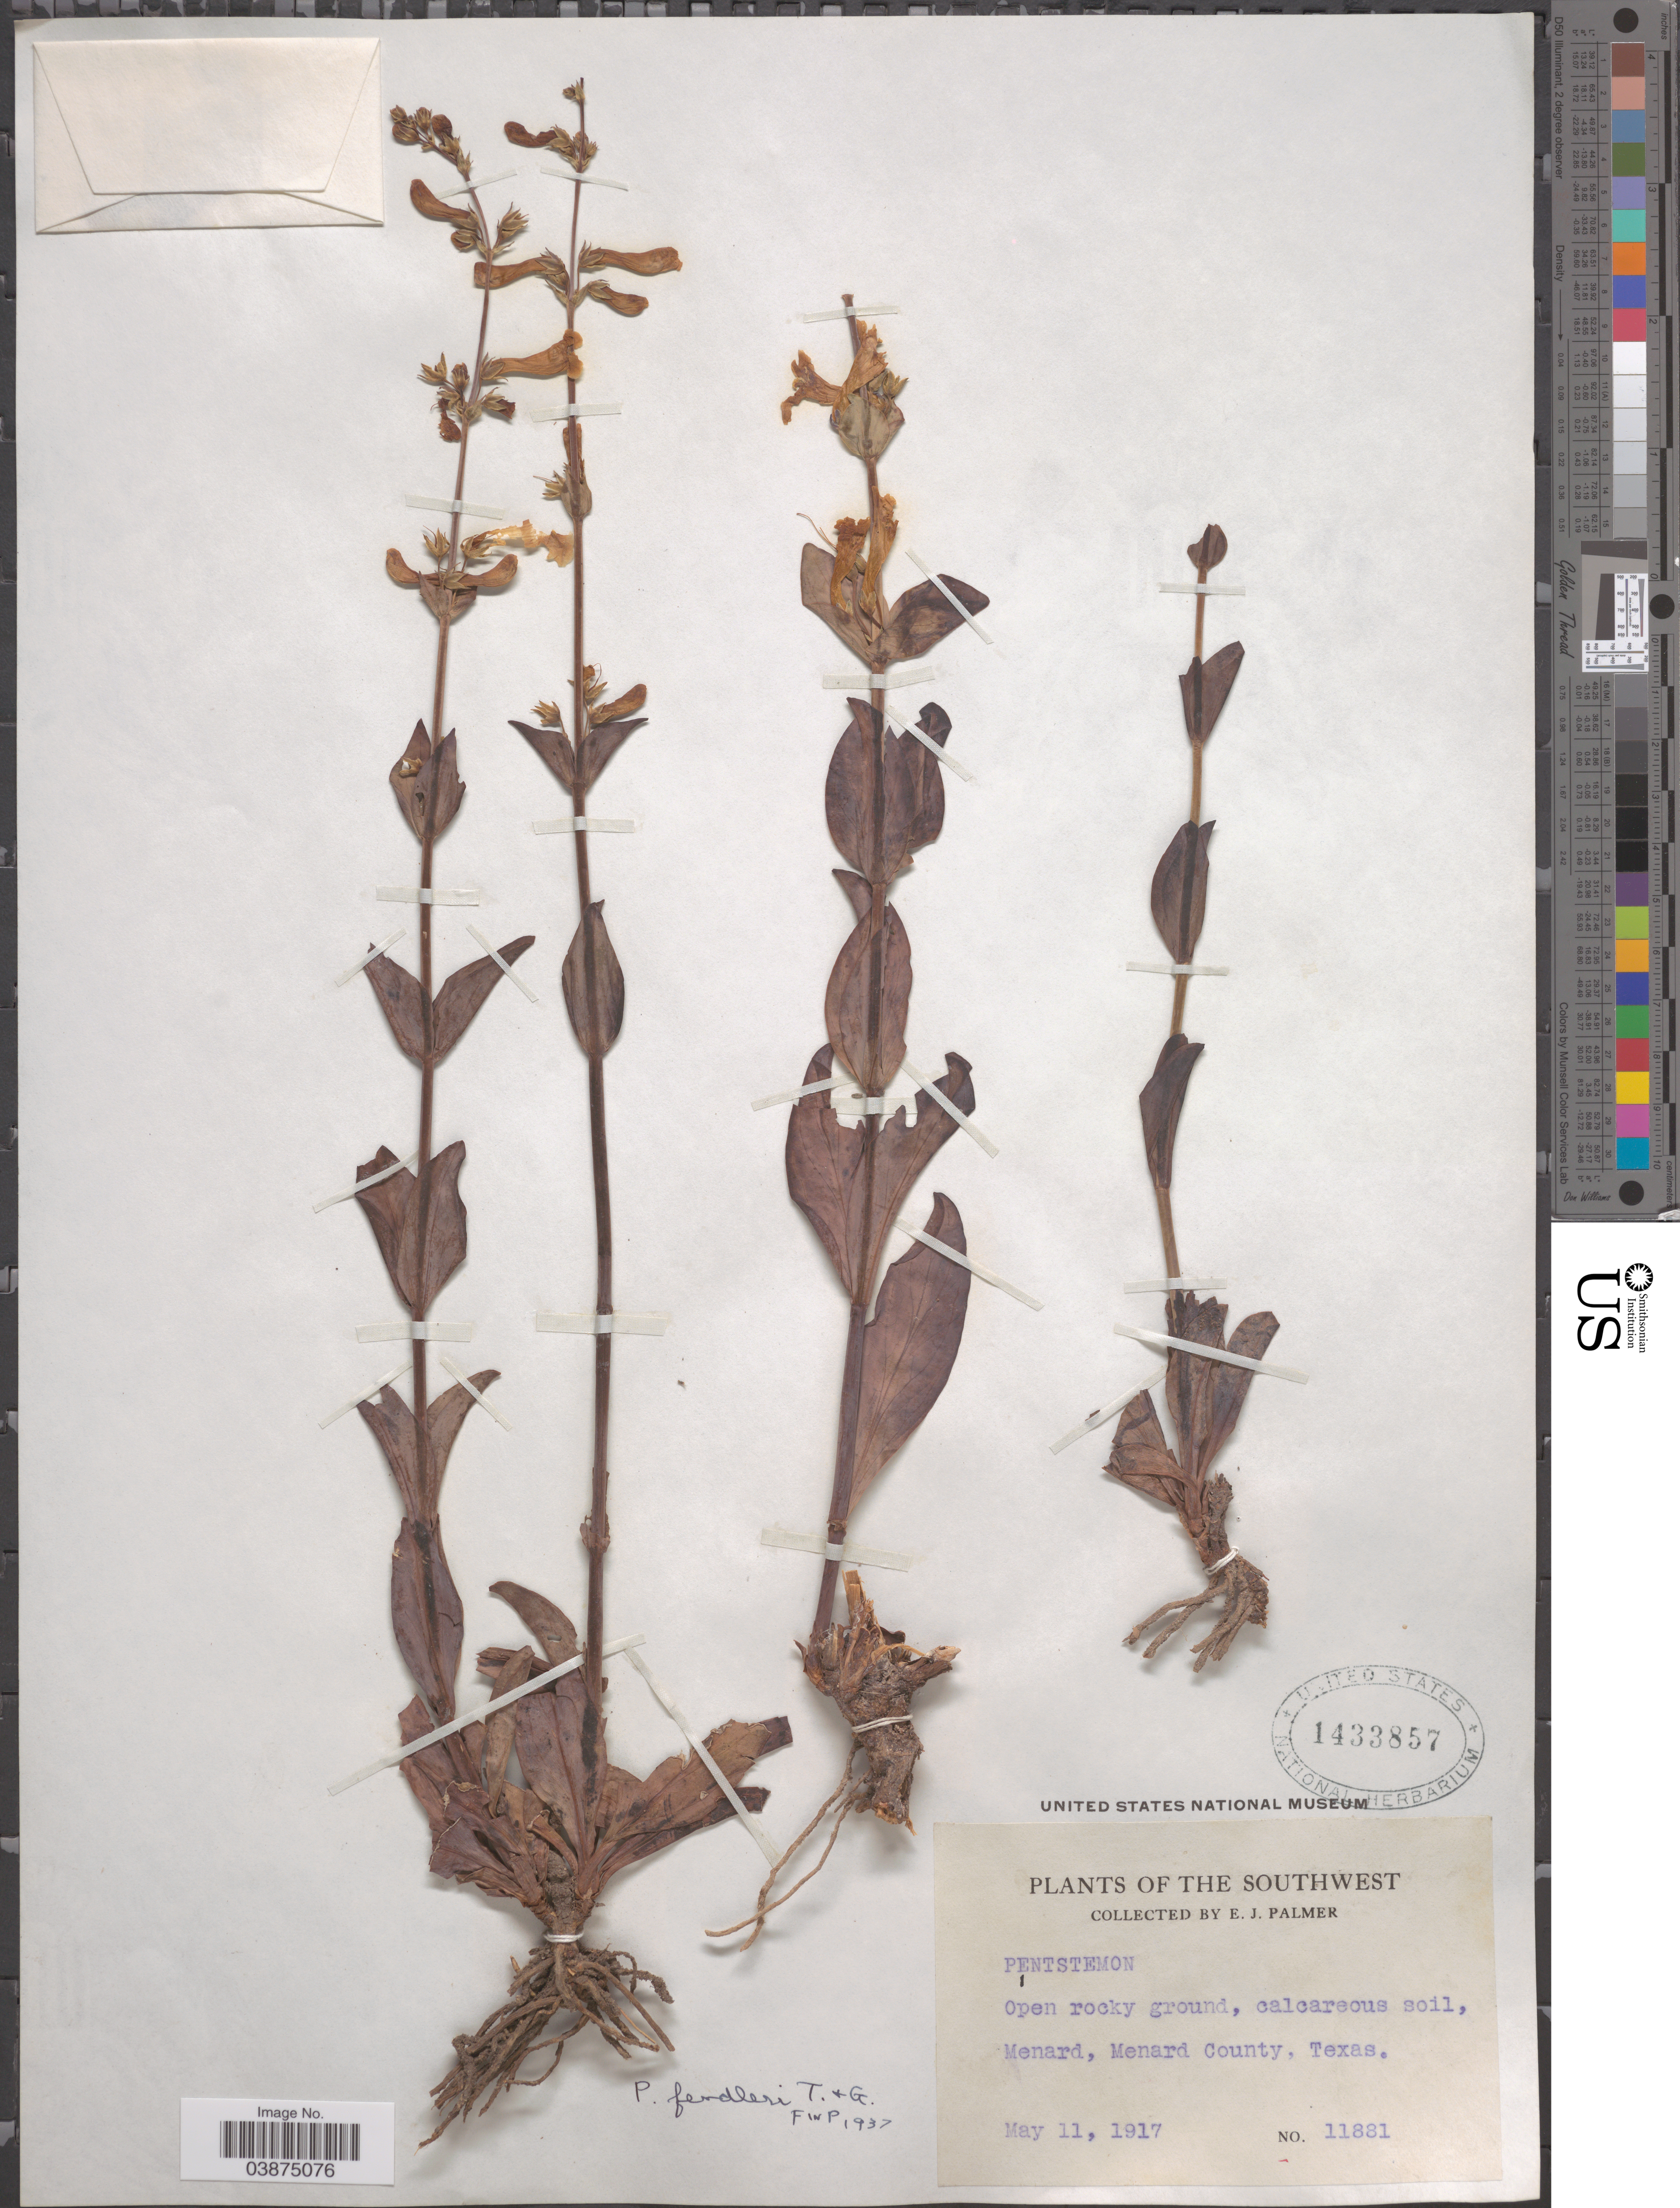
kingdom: Plantae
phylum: Tracheophyta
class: Magnoliopsida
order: Lamiales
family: Plantaginaceae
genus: Penstemon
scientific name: Penstemon fendleri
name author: Torr. & A. Gray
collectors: E. J. Palmer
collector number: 11881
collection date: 1917-05-11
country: United States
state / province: Texas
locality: The Southwest. Menard, Menard County.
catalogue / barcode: US 1433857